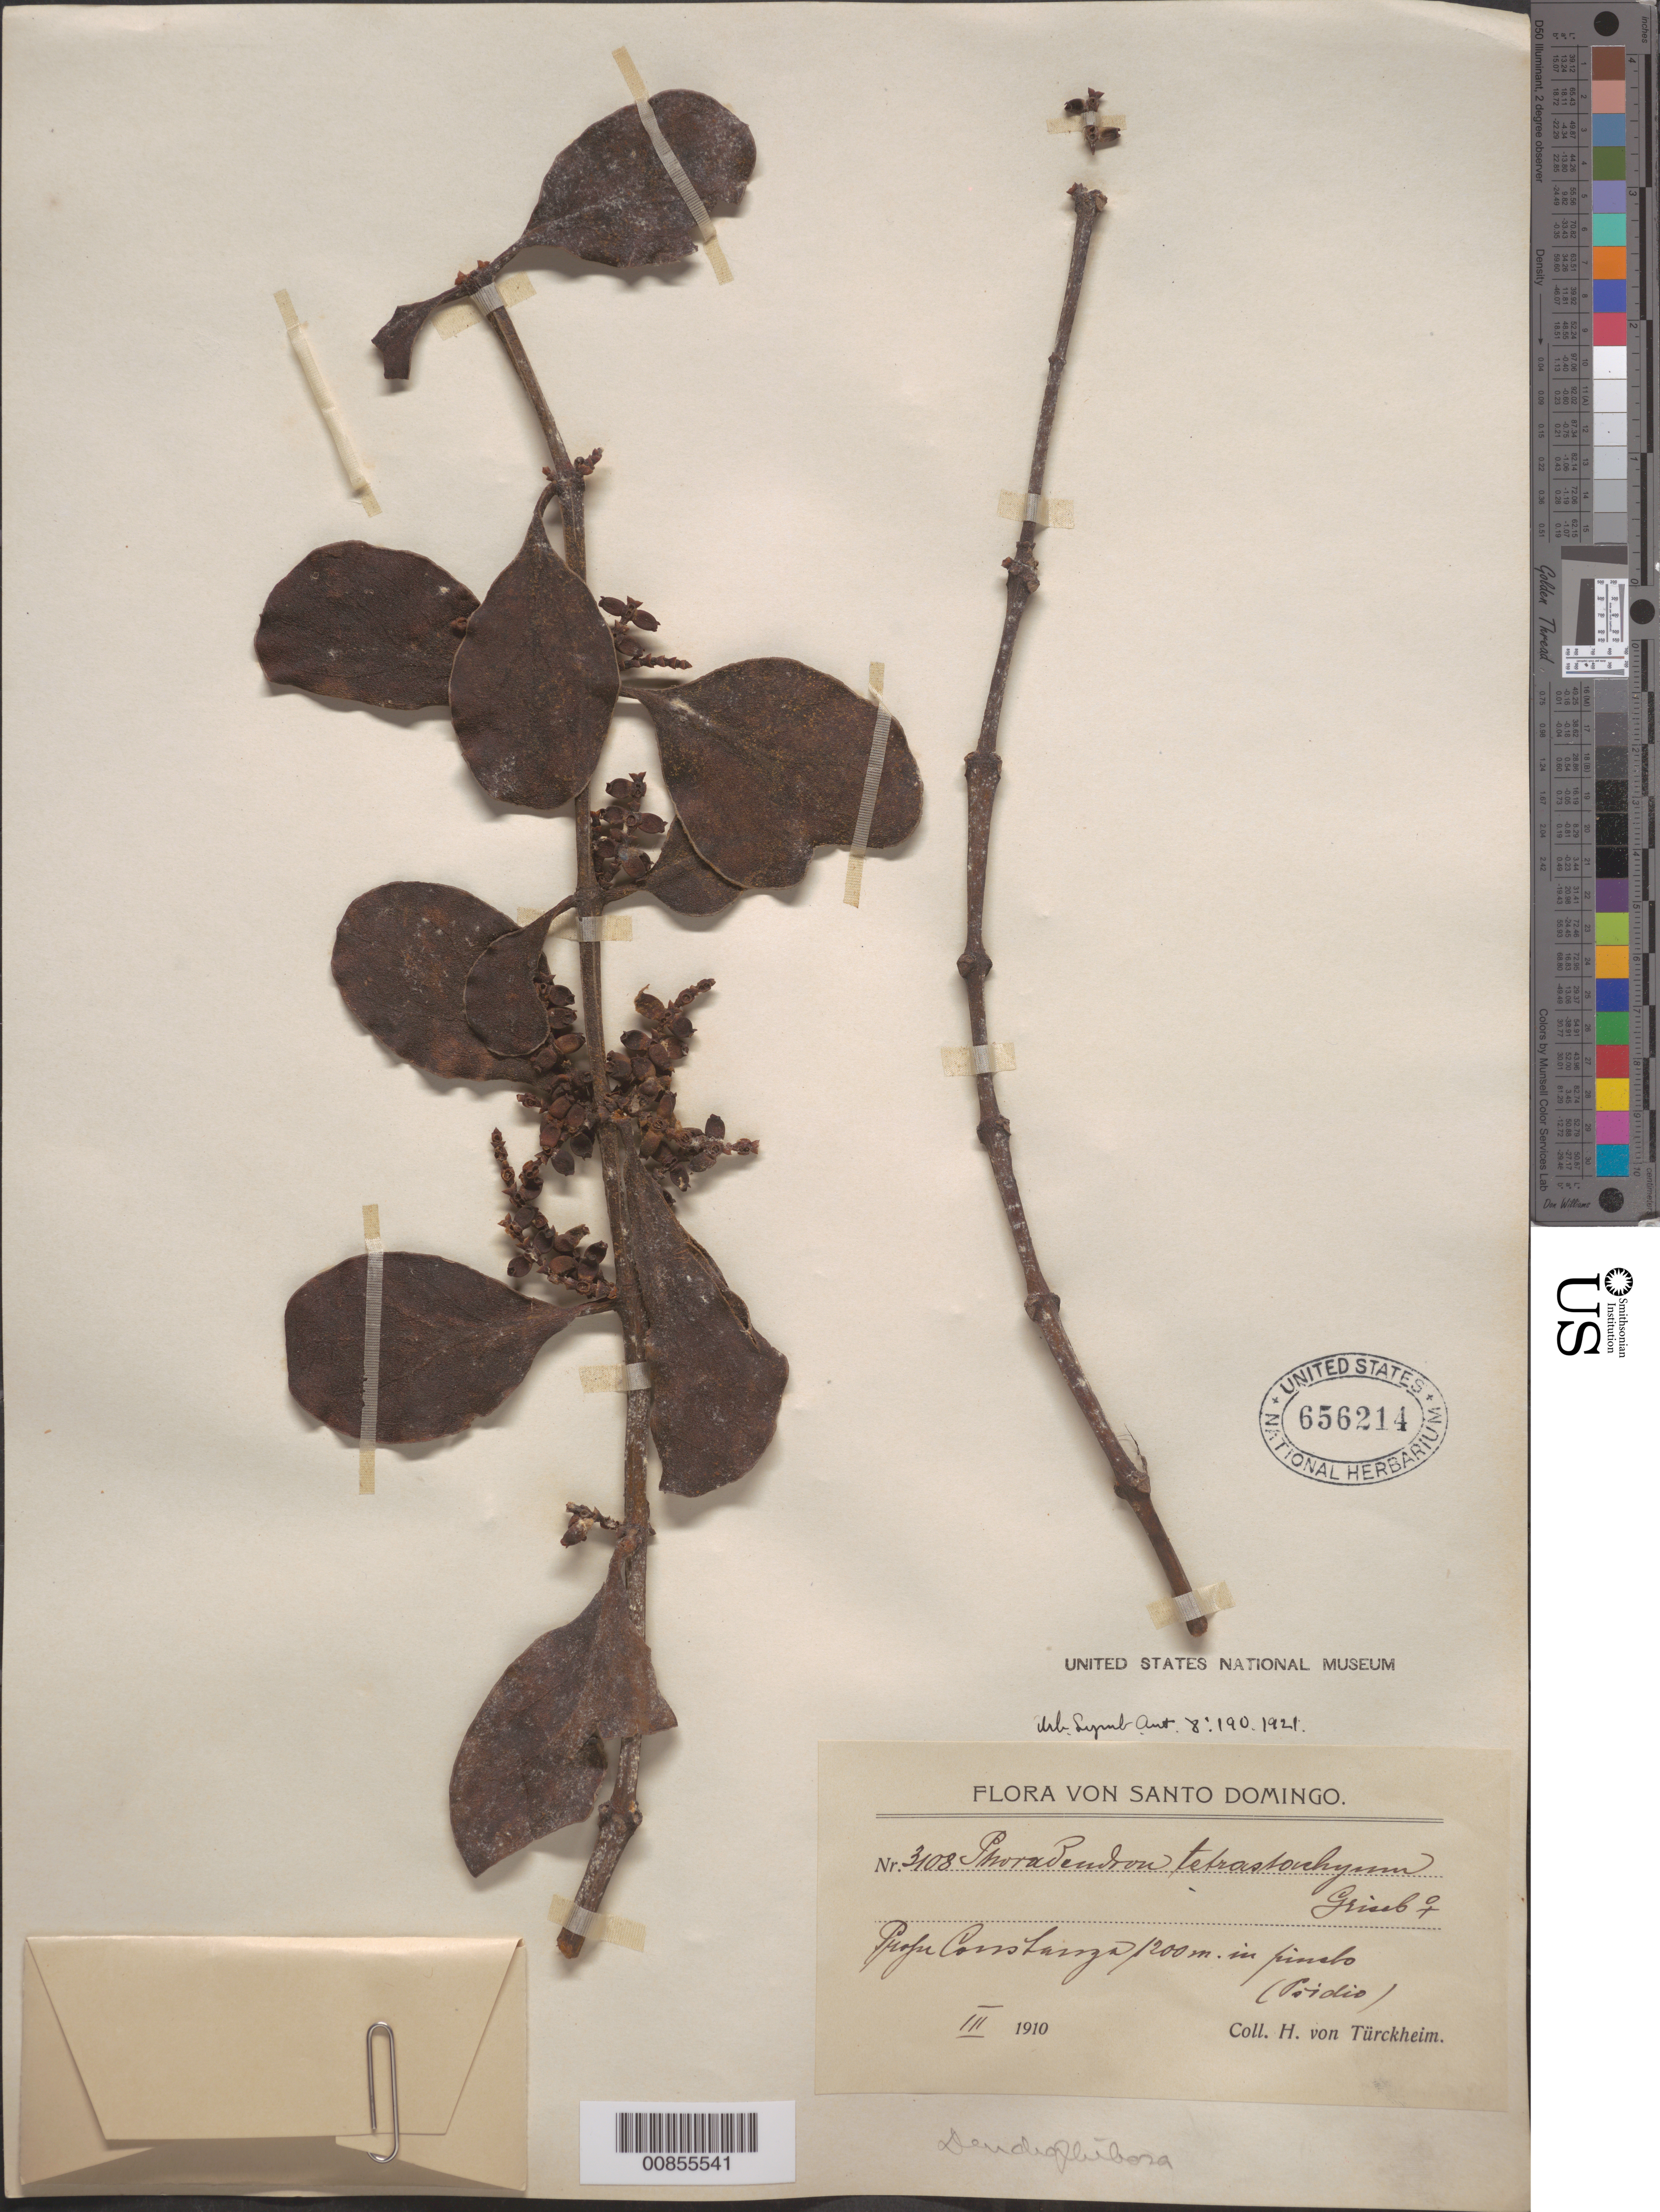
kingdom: Plantae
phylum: Tracheophyta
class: Magnoliopsida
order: Santalales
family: Viscaceae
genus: Dendrophthora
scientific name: Dendrophthora tetrastachya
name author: (C. Wright ex Griseb.) Urb.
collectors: H. von Türckheim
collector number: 3108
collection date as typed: Mar 1910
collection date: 1910-03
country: Dominican Republic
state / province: La Vega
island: Hispaniola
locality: Prope Constanza.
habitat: In "pinebo (poidio)".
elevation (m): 1200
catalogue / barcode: US 656214